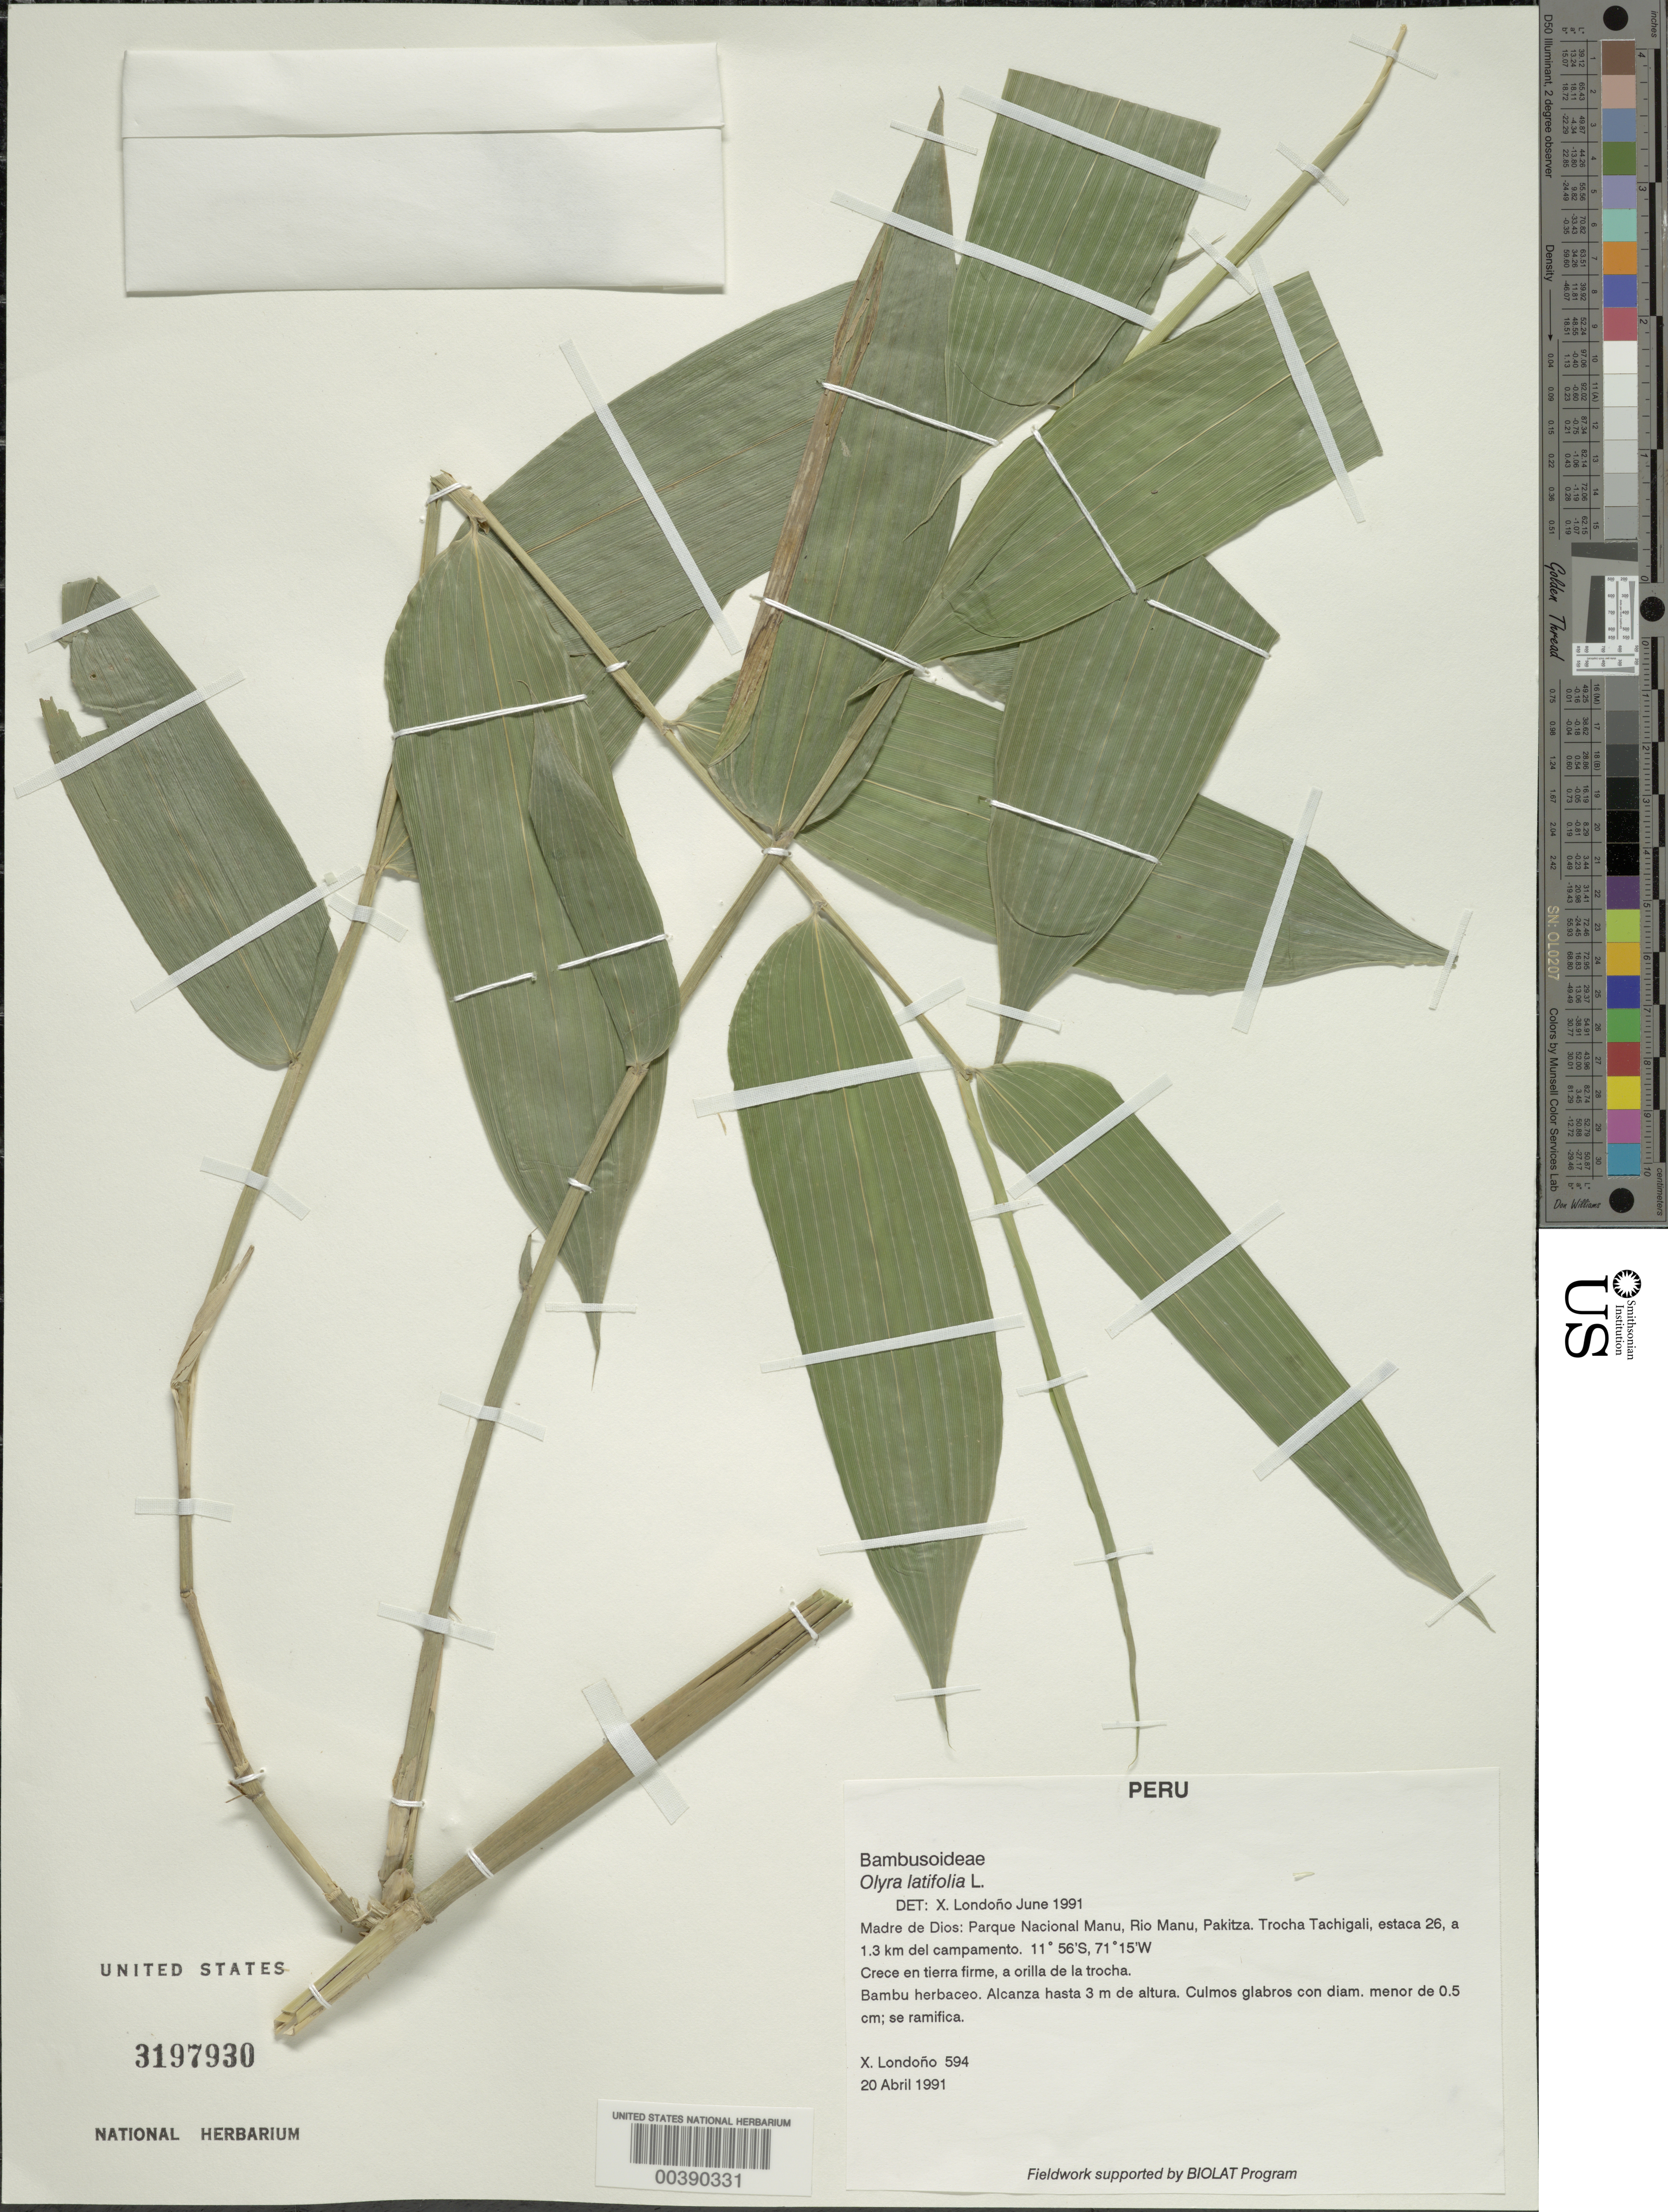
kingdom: Plantae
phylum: Tracheophyta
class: Liliopsida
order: Poales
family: Poaceae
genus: Olyra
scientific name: Olyra latifolia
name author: L.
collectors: X. Londoño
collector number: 594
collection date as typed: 20 Apr 1991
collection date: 1991-04-20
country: Peru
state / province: Madre de Dios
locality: Parque nacional manu, rio manu, pakitza; troncal tachigali, estaca 26, a 1.3 km del campamento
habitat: Tierra firme, a orilla de la trocha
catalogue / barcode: US 3197930